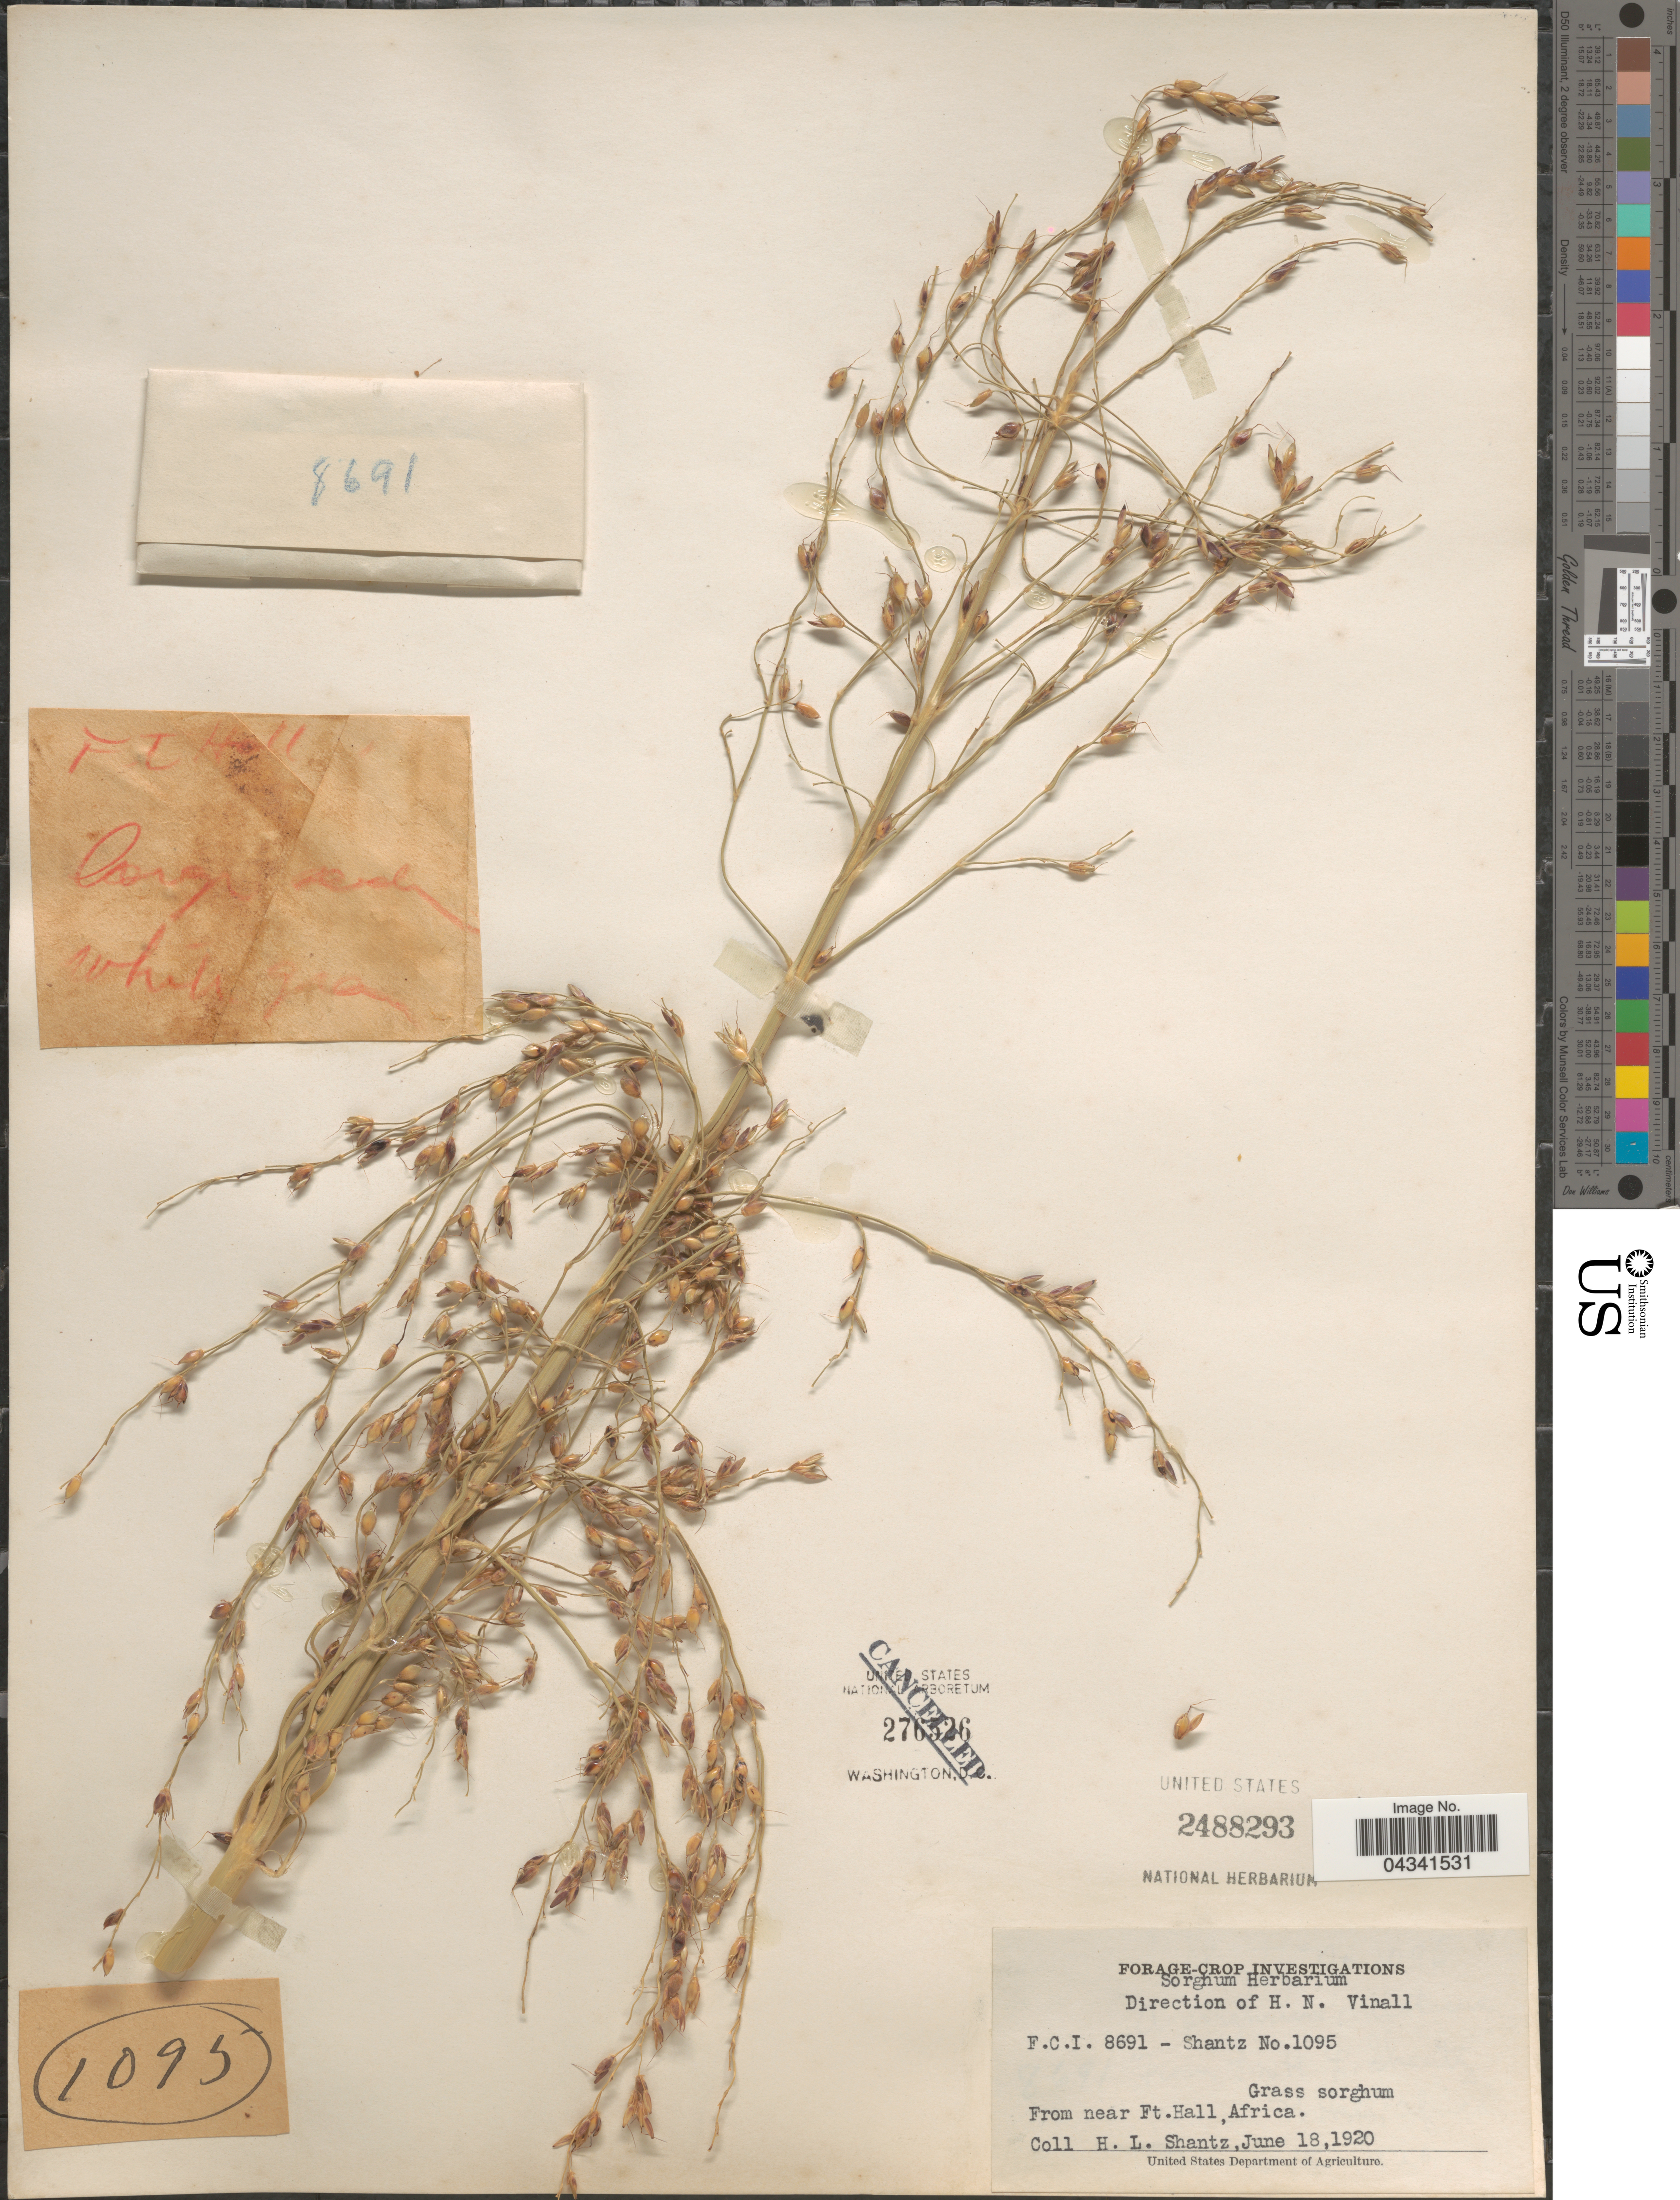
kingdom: Plantae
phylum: Tracheophyta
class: Liliopsida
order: Poales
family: Poaceae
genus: Sorghum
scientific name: Sorghum sp.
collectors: H. Shantz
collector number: F.C.I.8691/1095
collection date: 1920-06-18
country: Kenya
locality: From near Ft. Hall, Africa.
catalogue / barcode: US 2488293